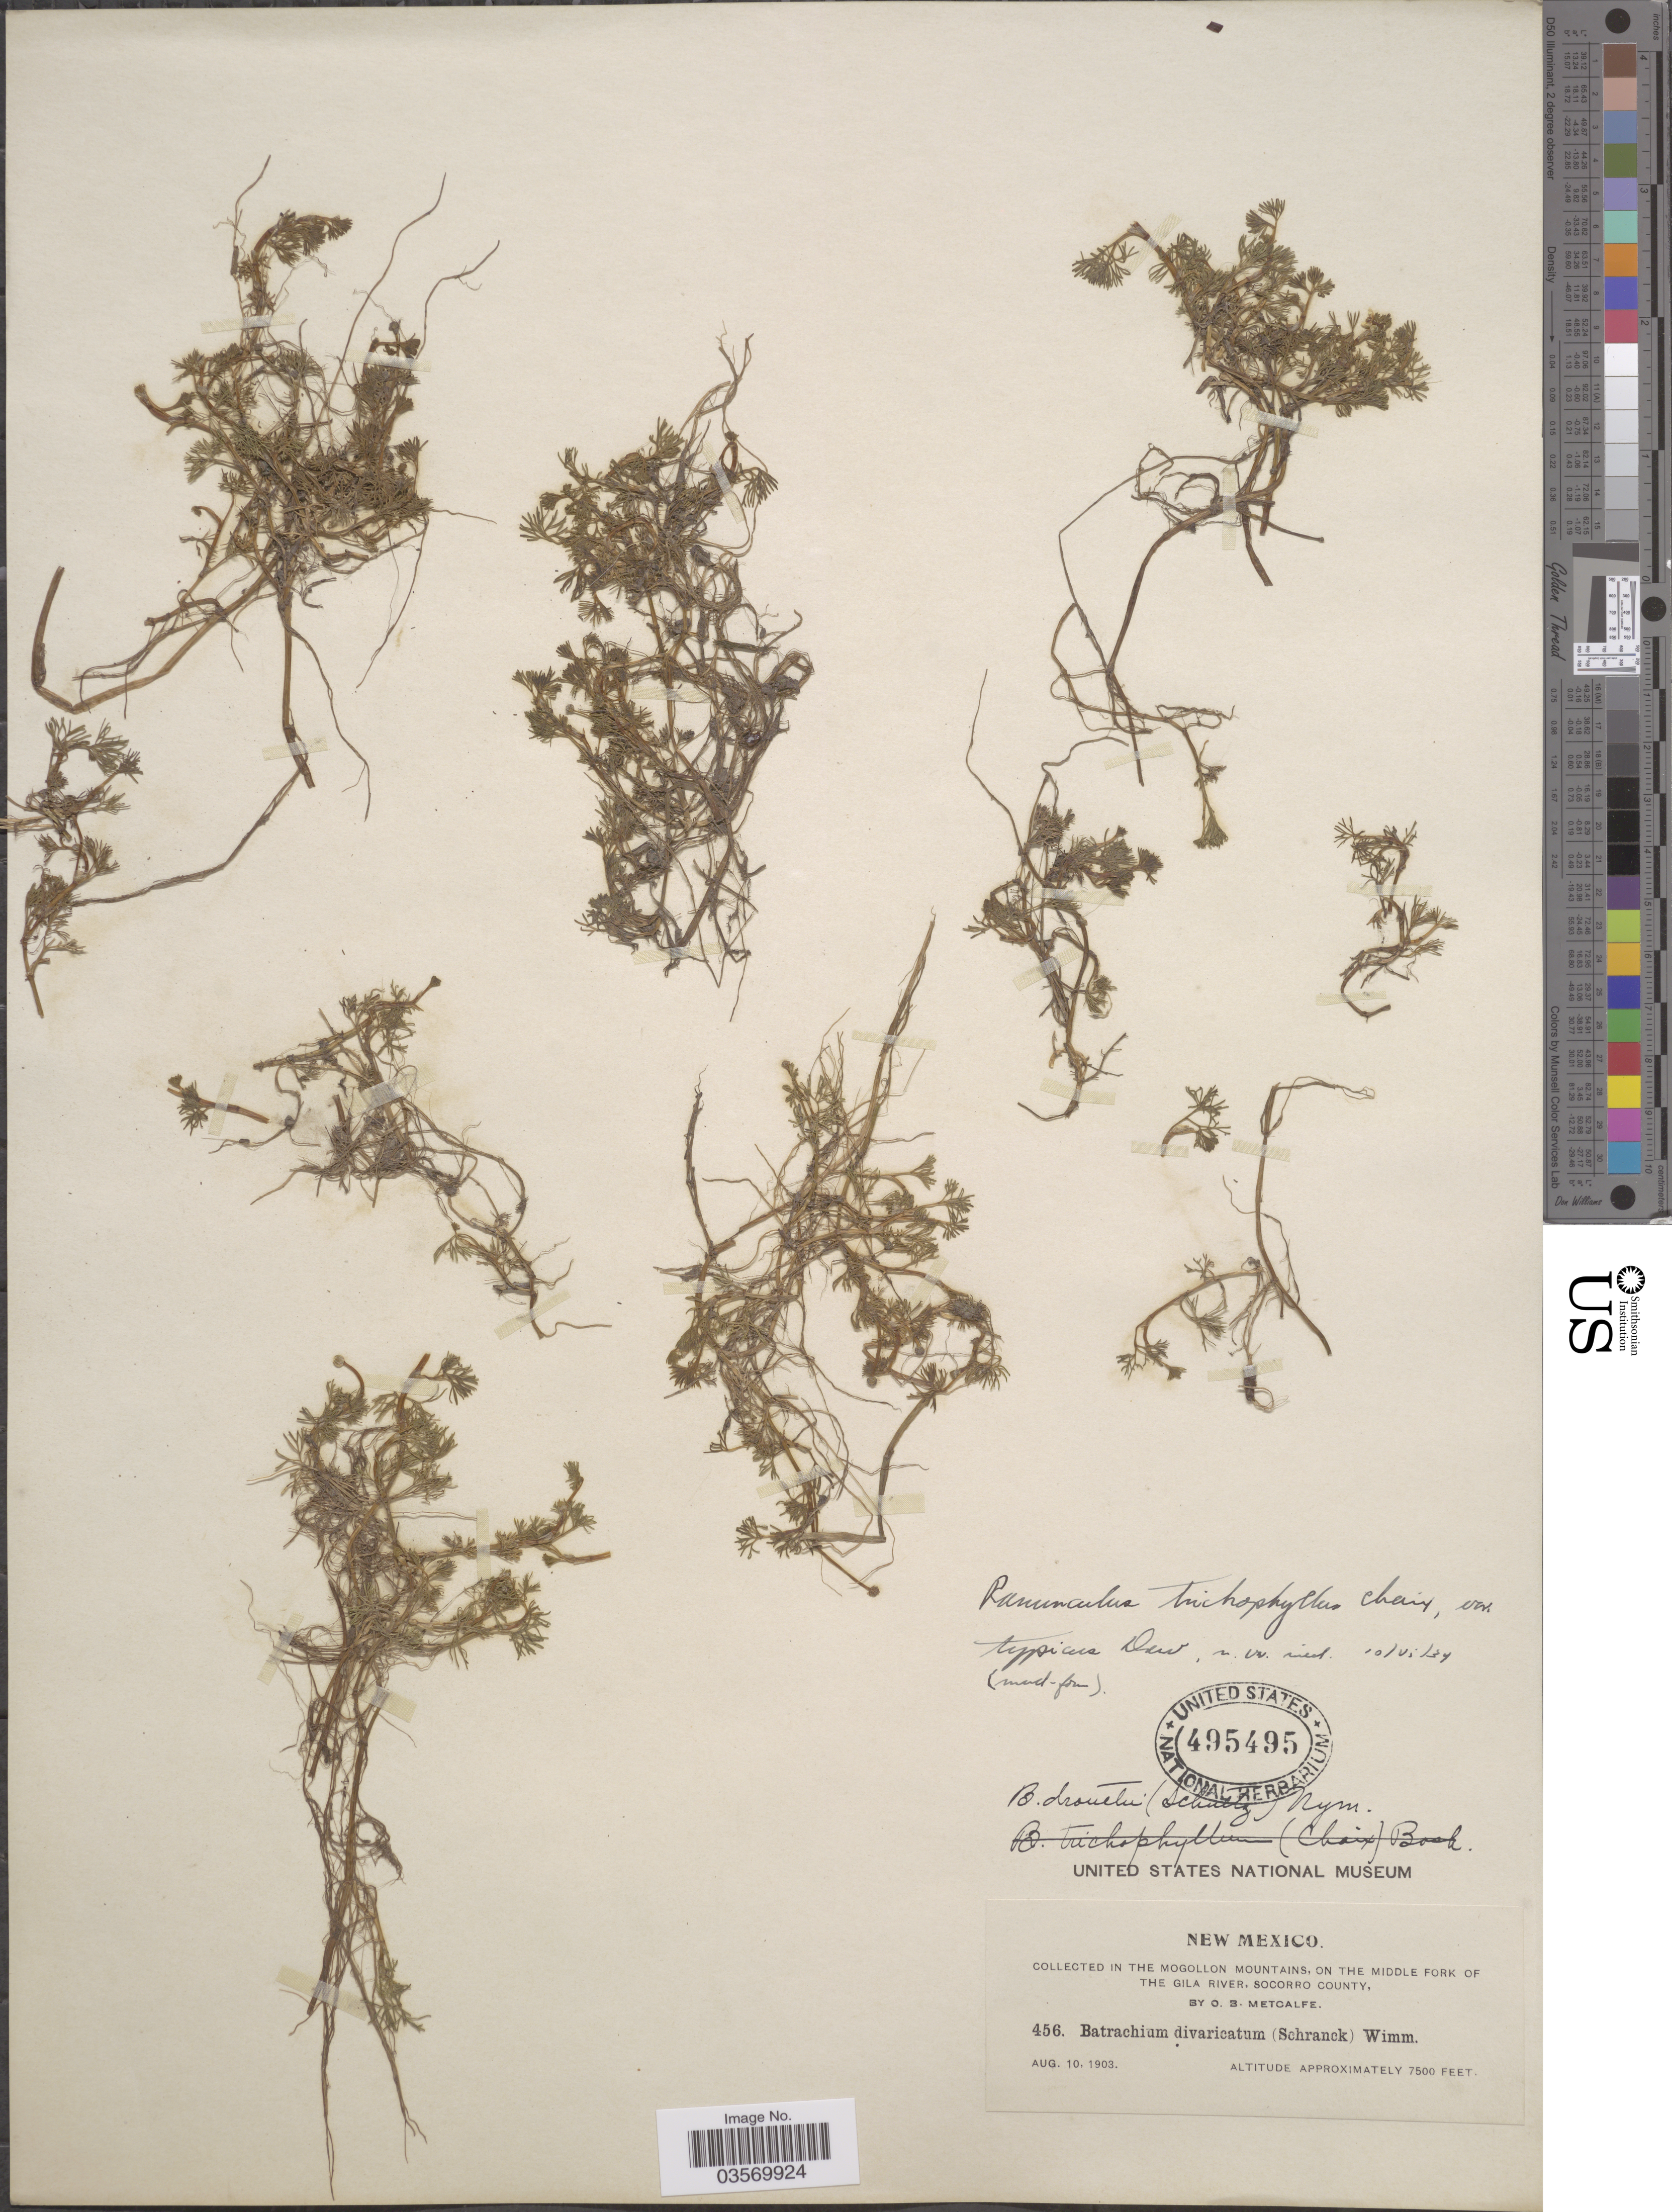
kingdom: Plantae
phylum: Tracheophyta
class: Magnoliopsida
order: Ranunculales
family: Ranunculaceae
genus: Ranunculus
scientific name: Ranunculus trichophyllus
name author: Chaix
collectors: O. B. Metcalfe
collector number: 456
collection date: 1903-08-10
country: United States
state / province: New Mexico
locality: In the Mogollon Mountains, on the Middle Fork of the Gila River, Socorro County.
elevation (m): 2286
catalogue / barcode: US 495495